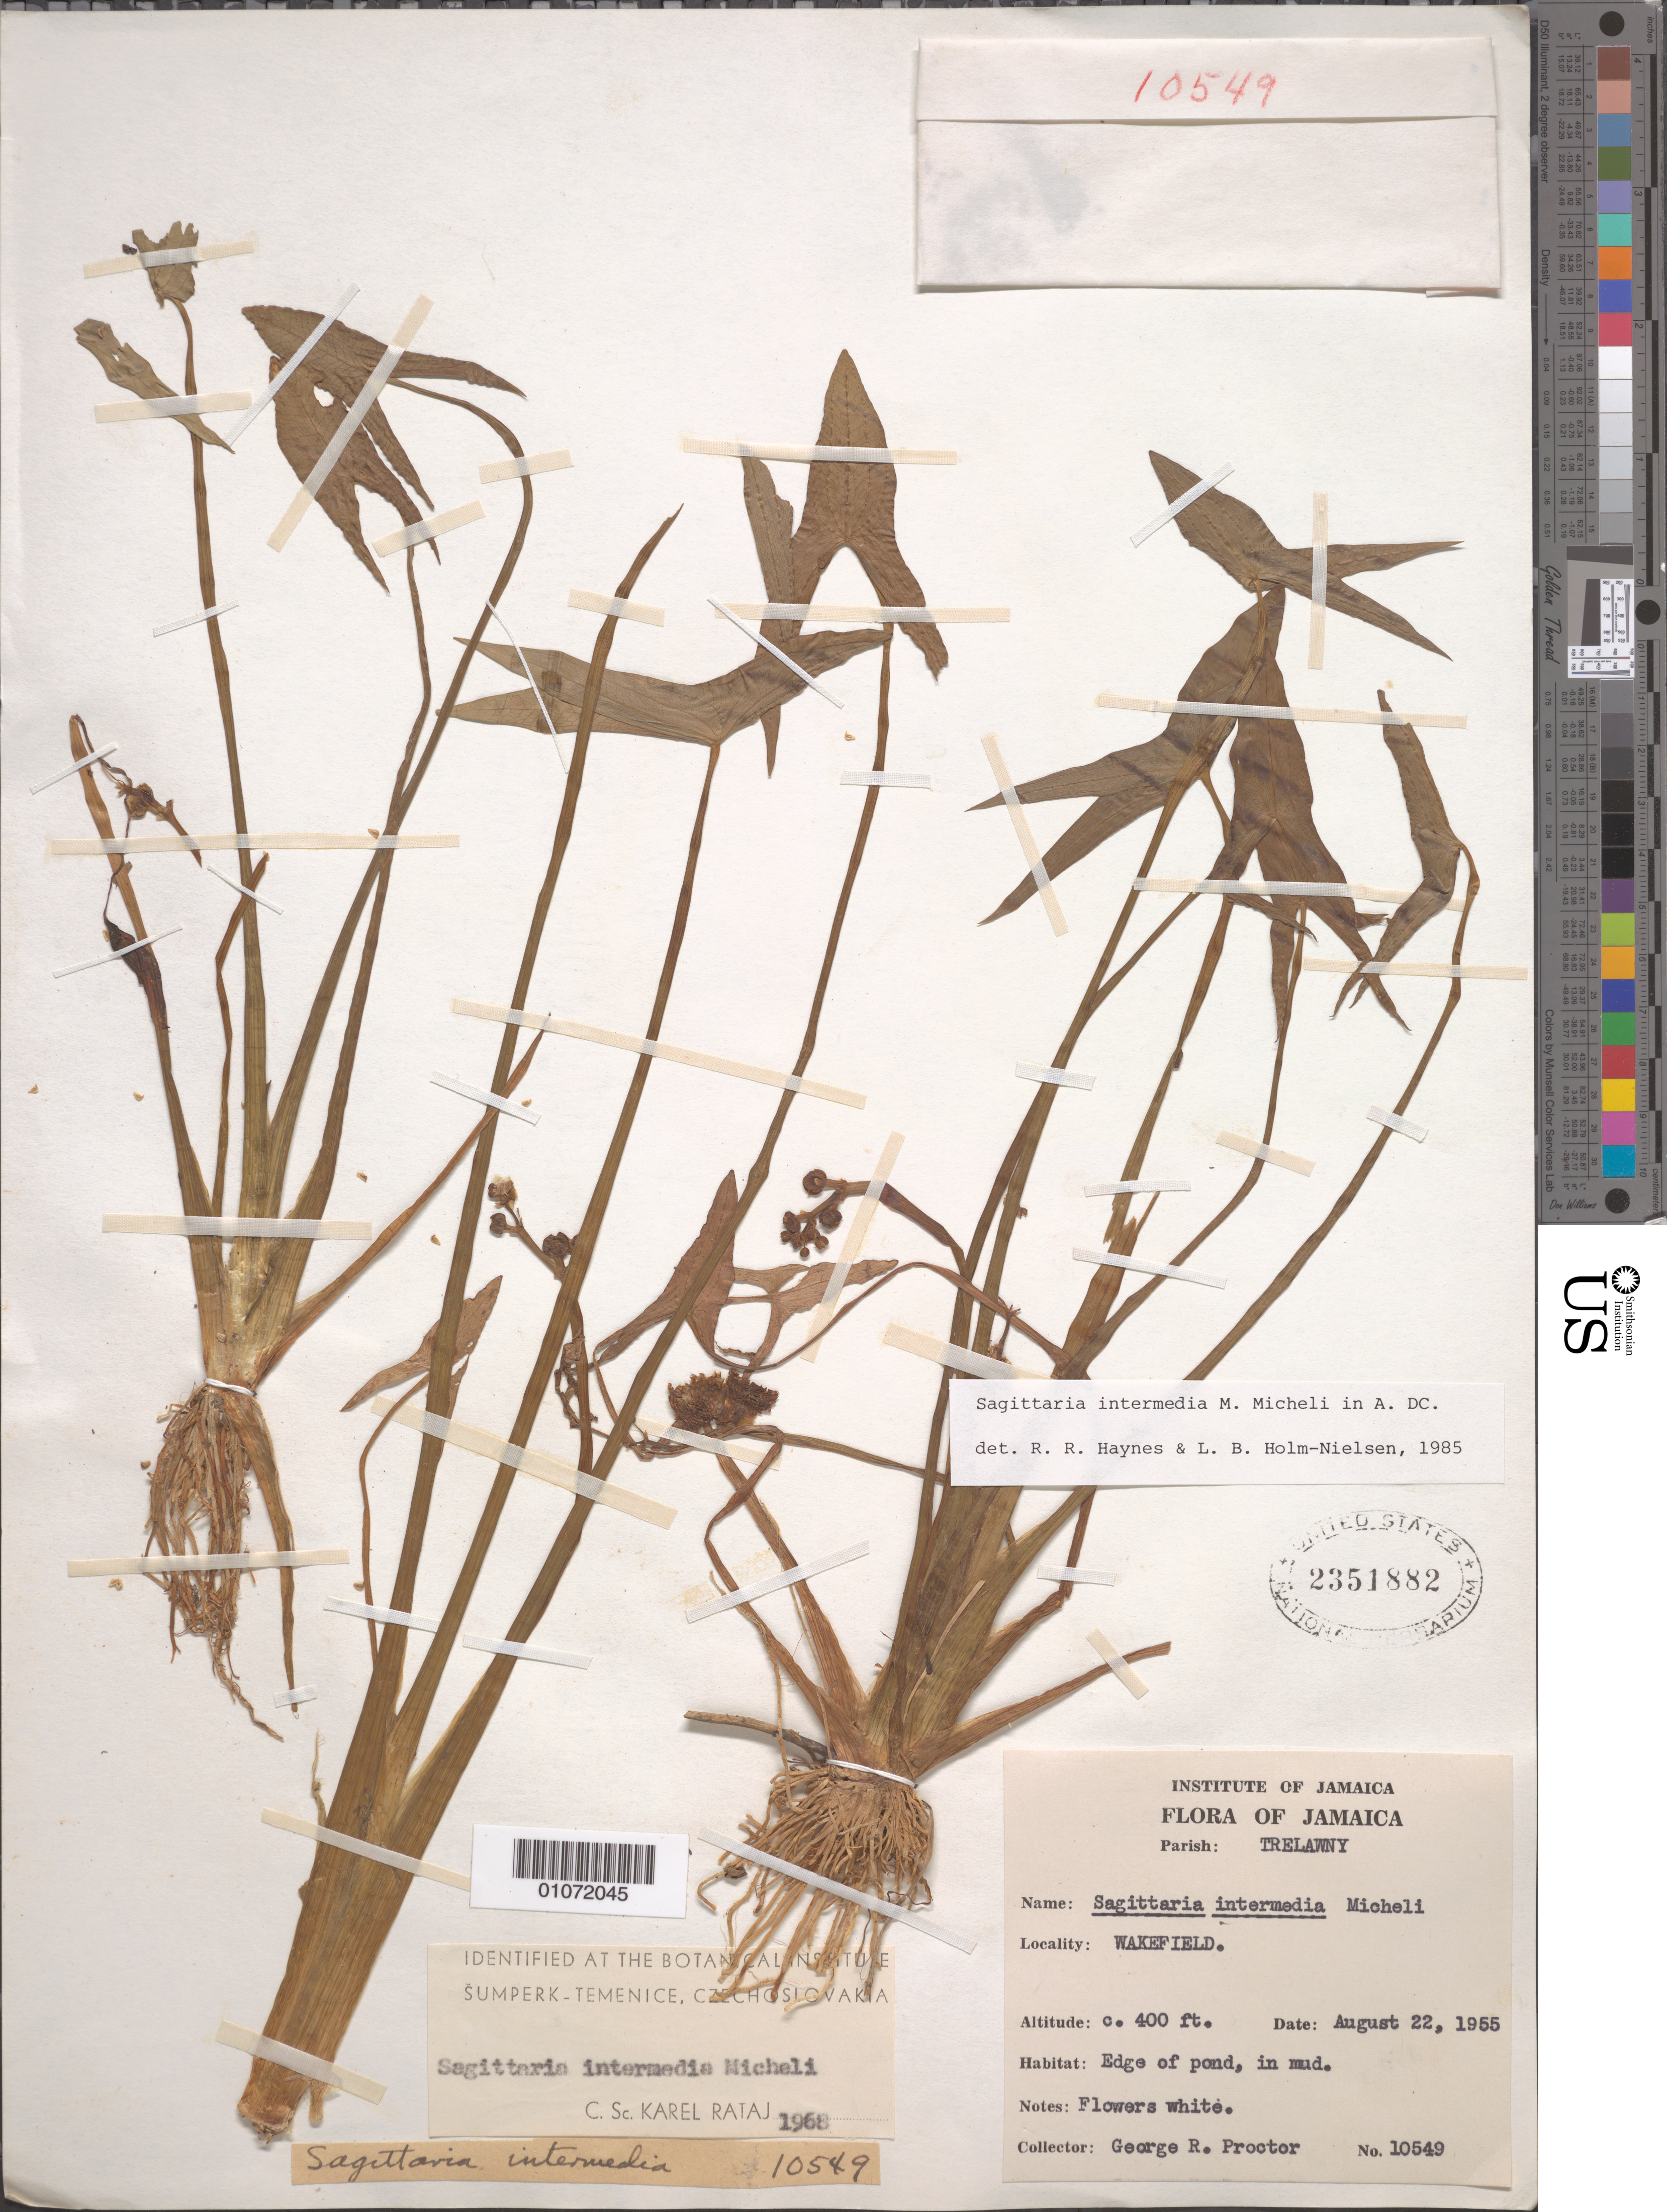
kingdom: Plantae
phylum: Tracheophyta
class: Liliopsida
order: Alismatales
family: Alismataceae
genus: Sagittaria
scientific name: Sagittaria intermedia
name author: Micheli in A. DC.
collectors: G. R. Proctor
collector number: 10549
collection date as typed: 22 Aug 1955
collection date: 1955-08-22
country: Jamaica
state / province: Trelawny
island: Jamaica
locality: Wakefield. Edge of pond, in mud.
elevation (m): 122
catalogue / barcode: US 2351882